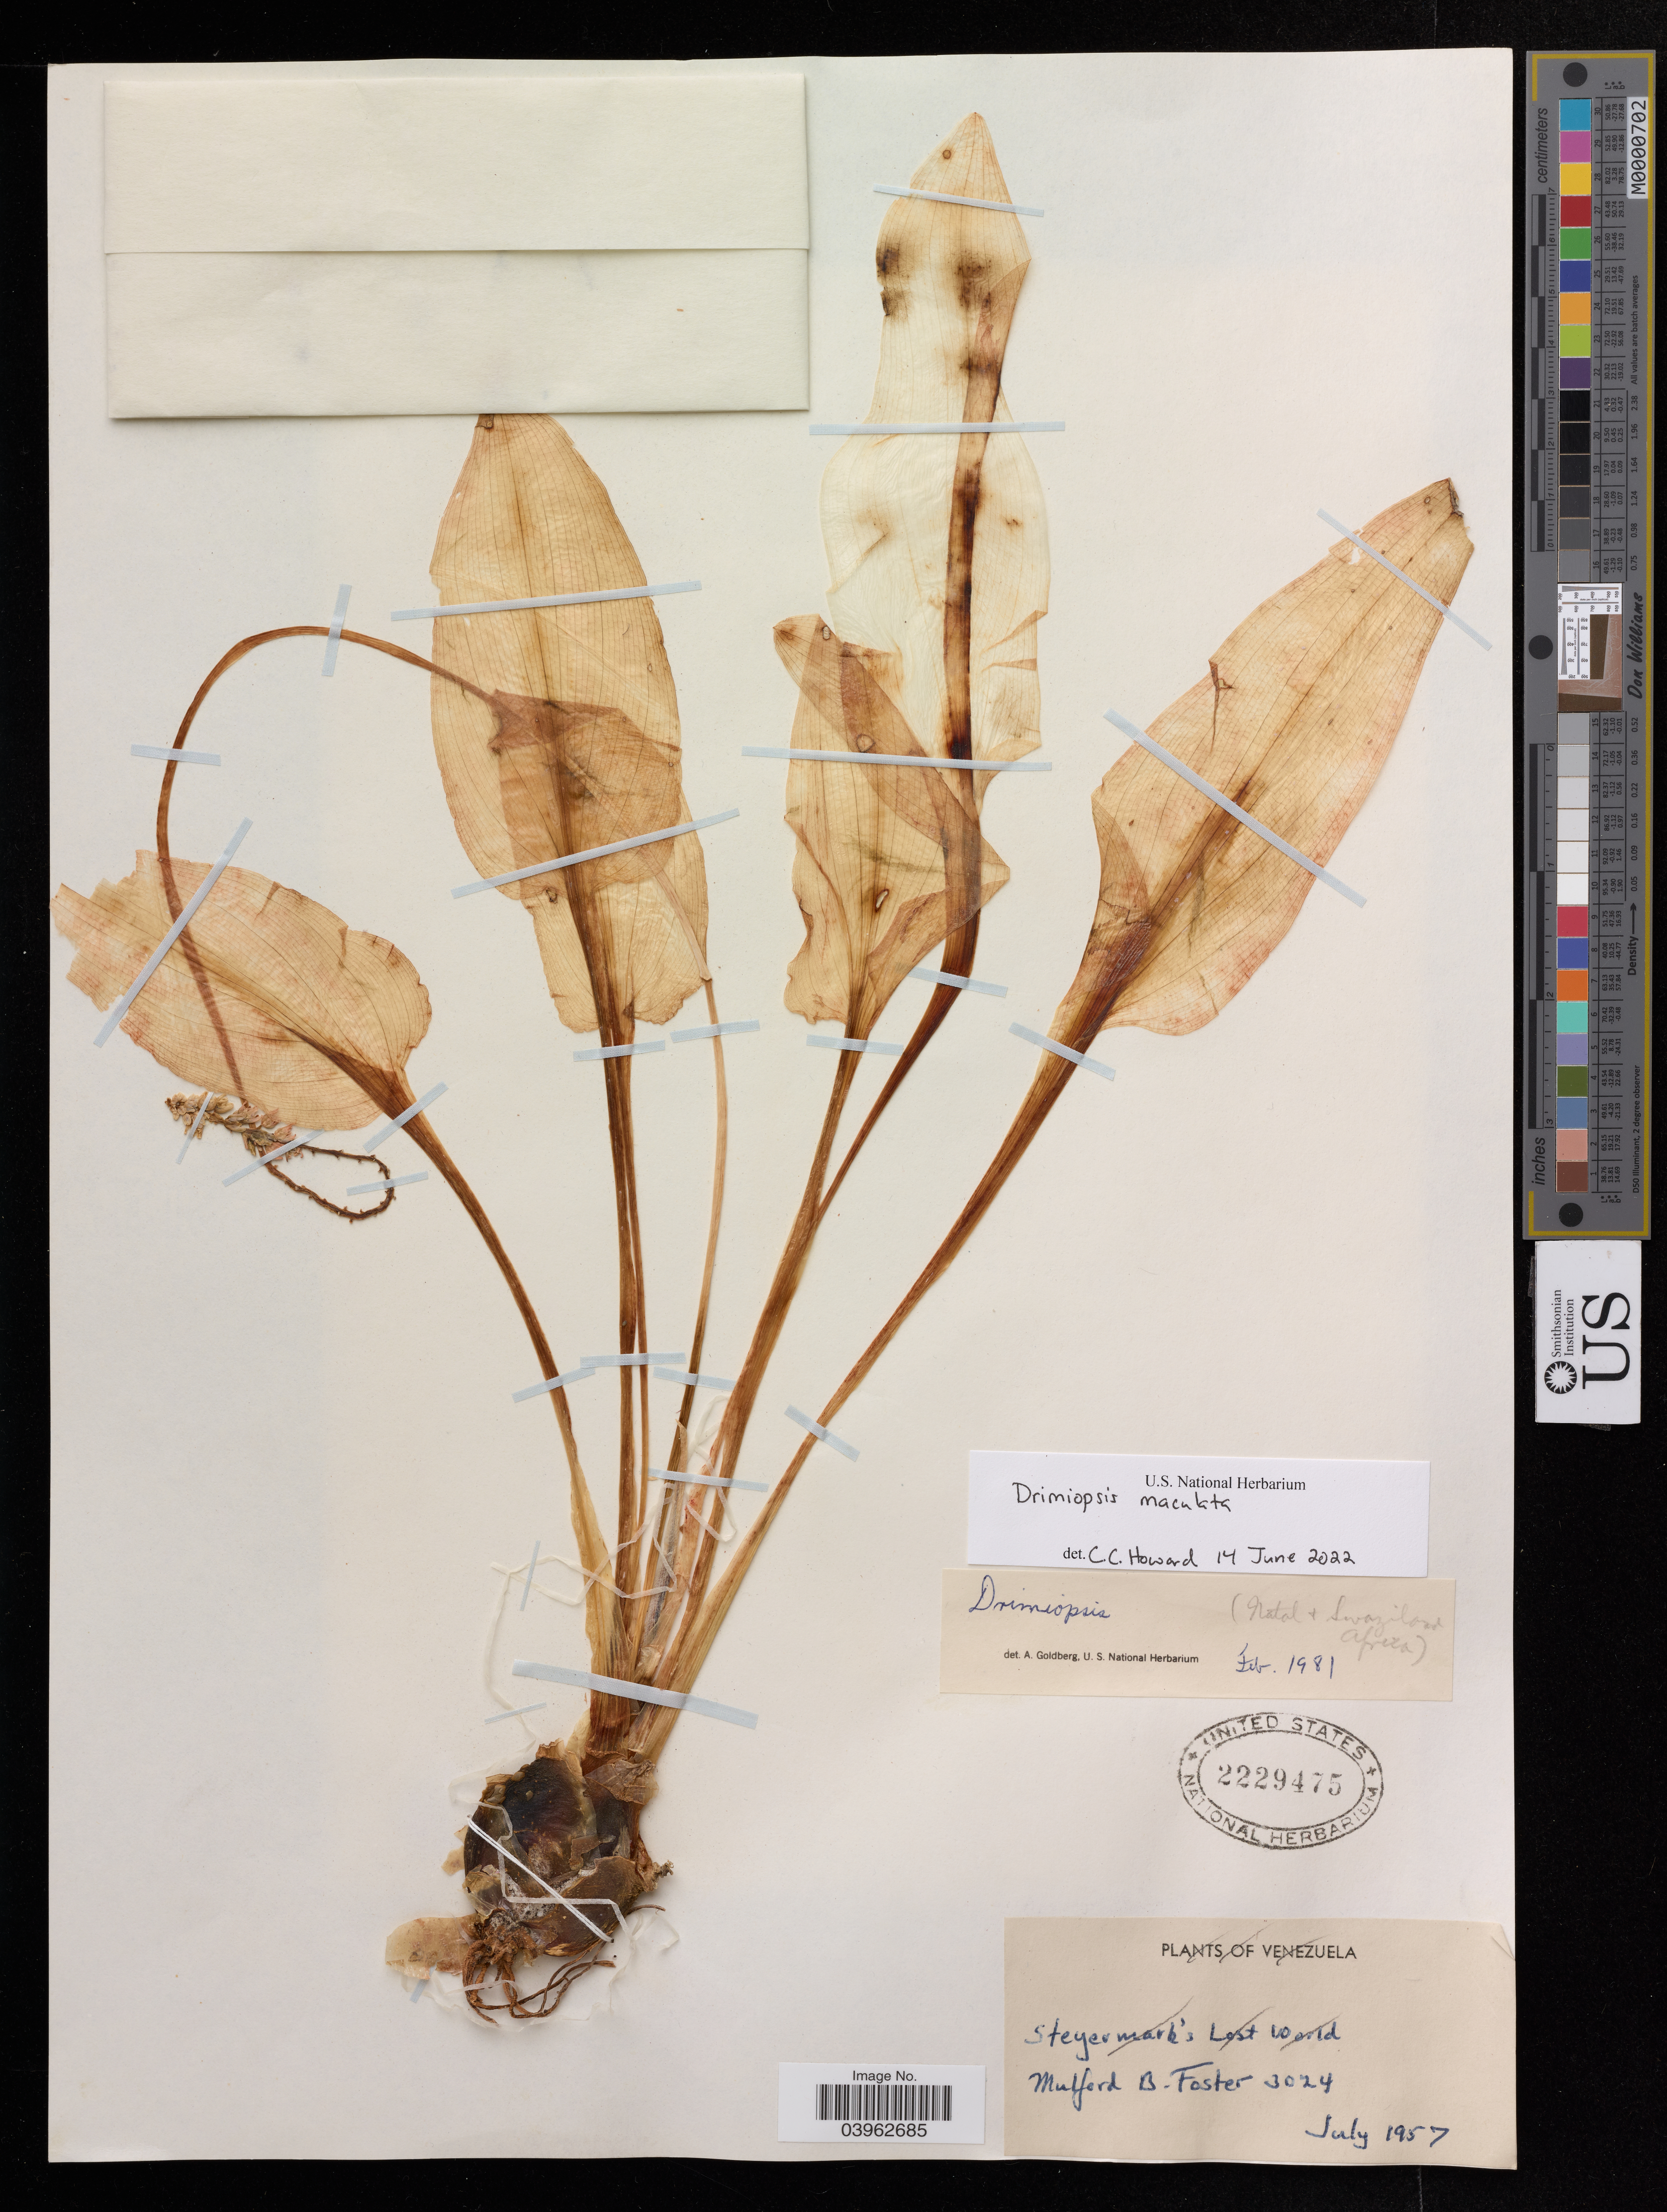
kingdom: Plantae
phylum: Tracheophyta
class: Liliopsida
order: Asparagales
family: Asparagaceae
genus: Drimiopsis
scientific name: Drimiopsis maculata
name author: Link & Paxton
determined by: Howard, C. C.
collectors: M. B. Foster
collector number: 3024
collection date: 1957-07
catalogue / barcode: US 2229475